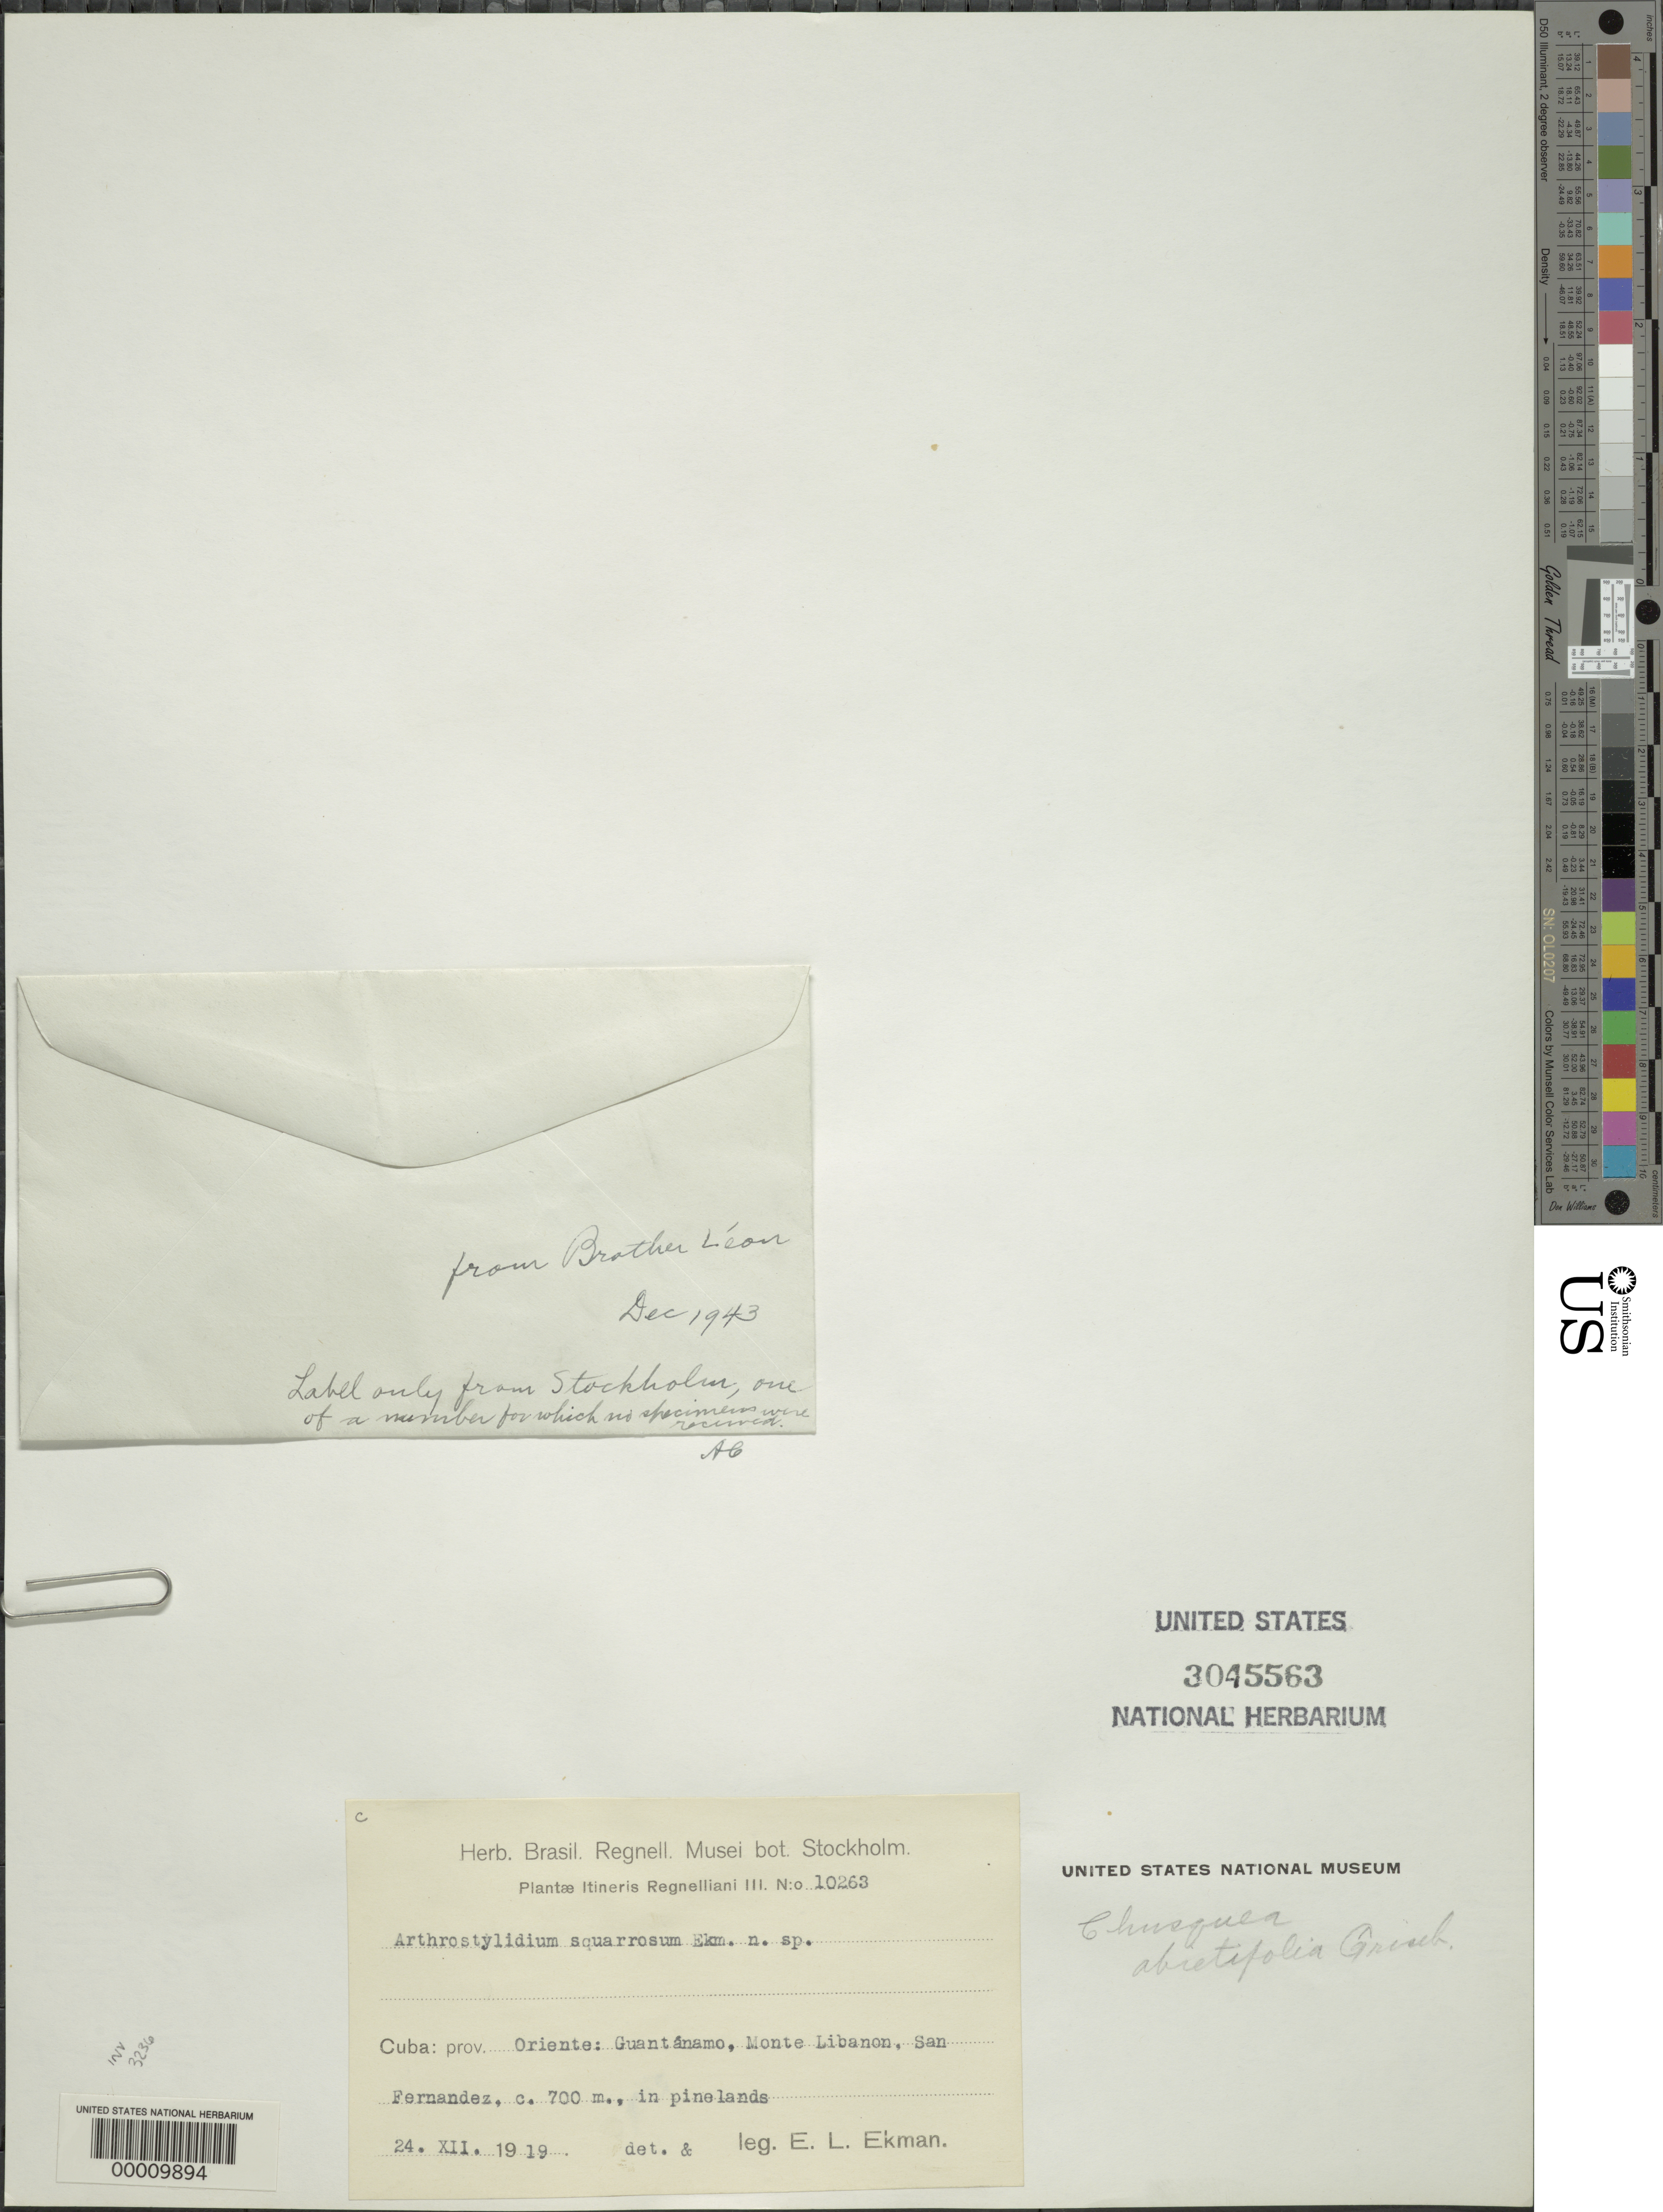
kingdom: Plantae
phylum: Tracheophyta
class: Liliopsida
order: Poales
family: Poaceae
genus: Chusquea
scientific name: Chusquea abietifolia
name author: Griseb.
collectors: Bro. León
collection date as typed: Dec 1943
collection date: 1943-12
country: United States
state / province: Massachusetts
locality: Arnold Arboretum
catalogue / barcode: US 3045563